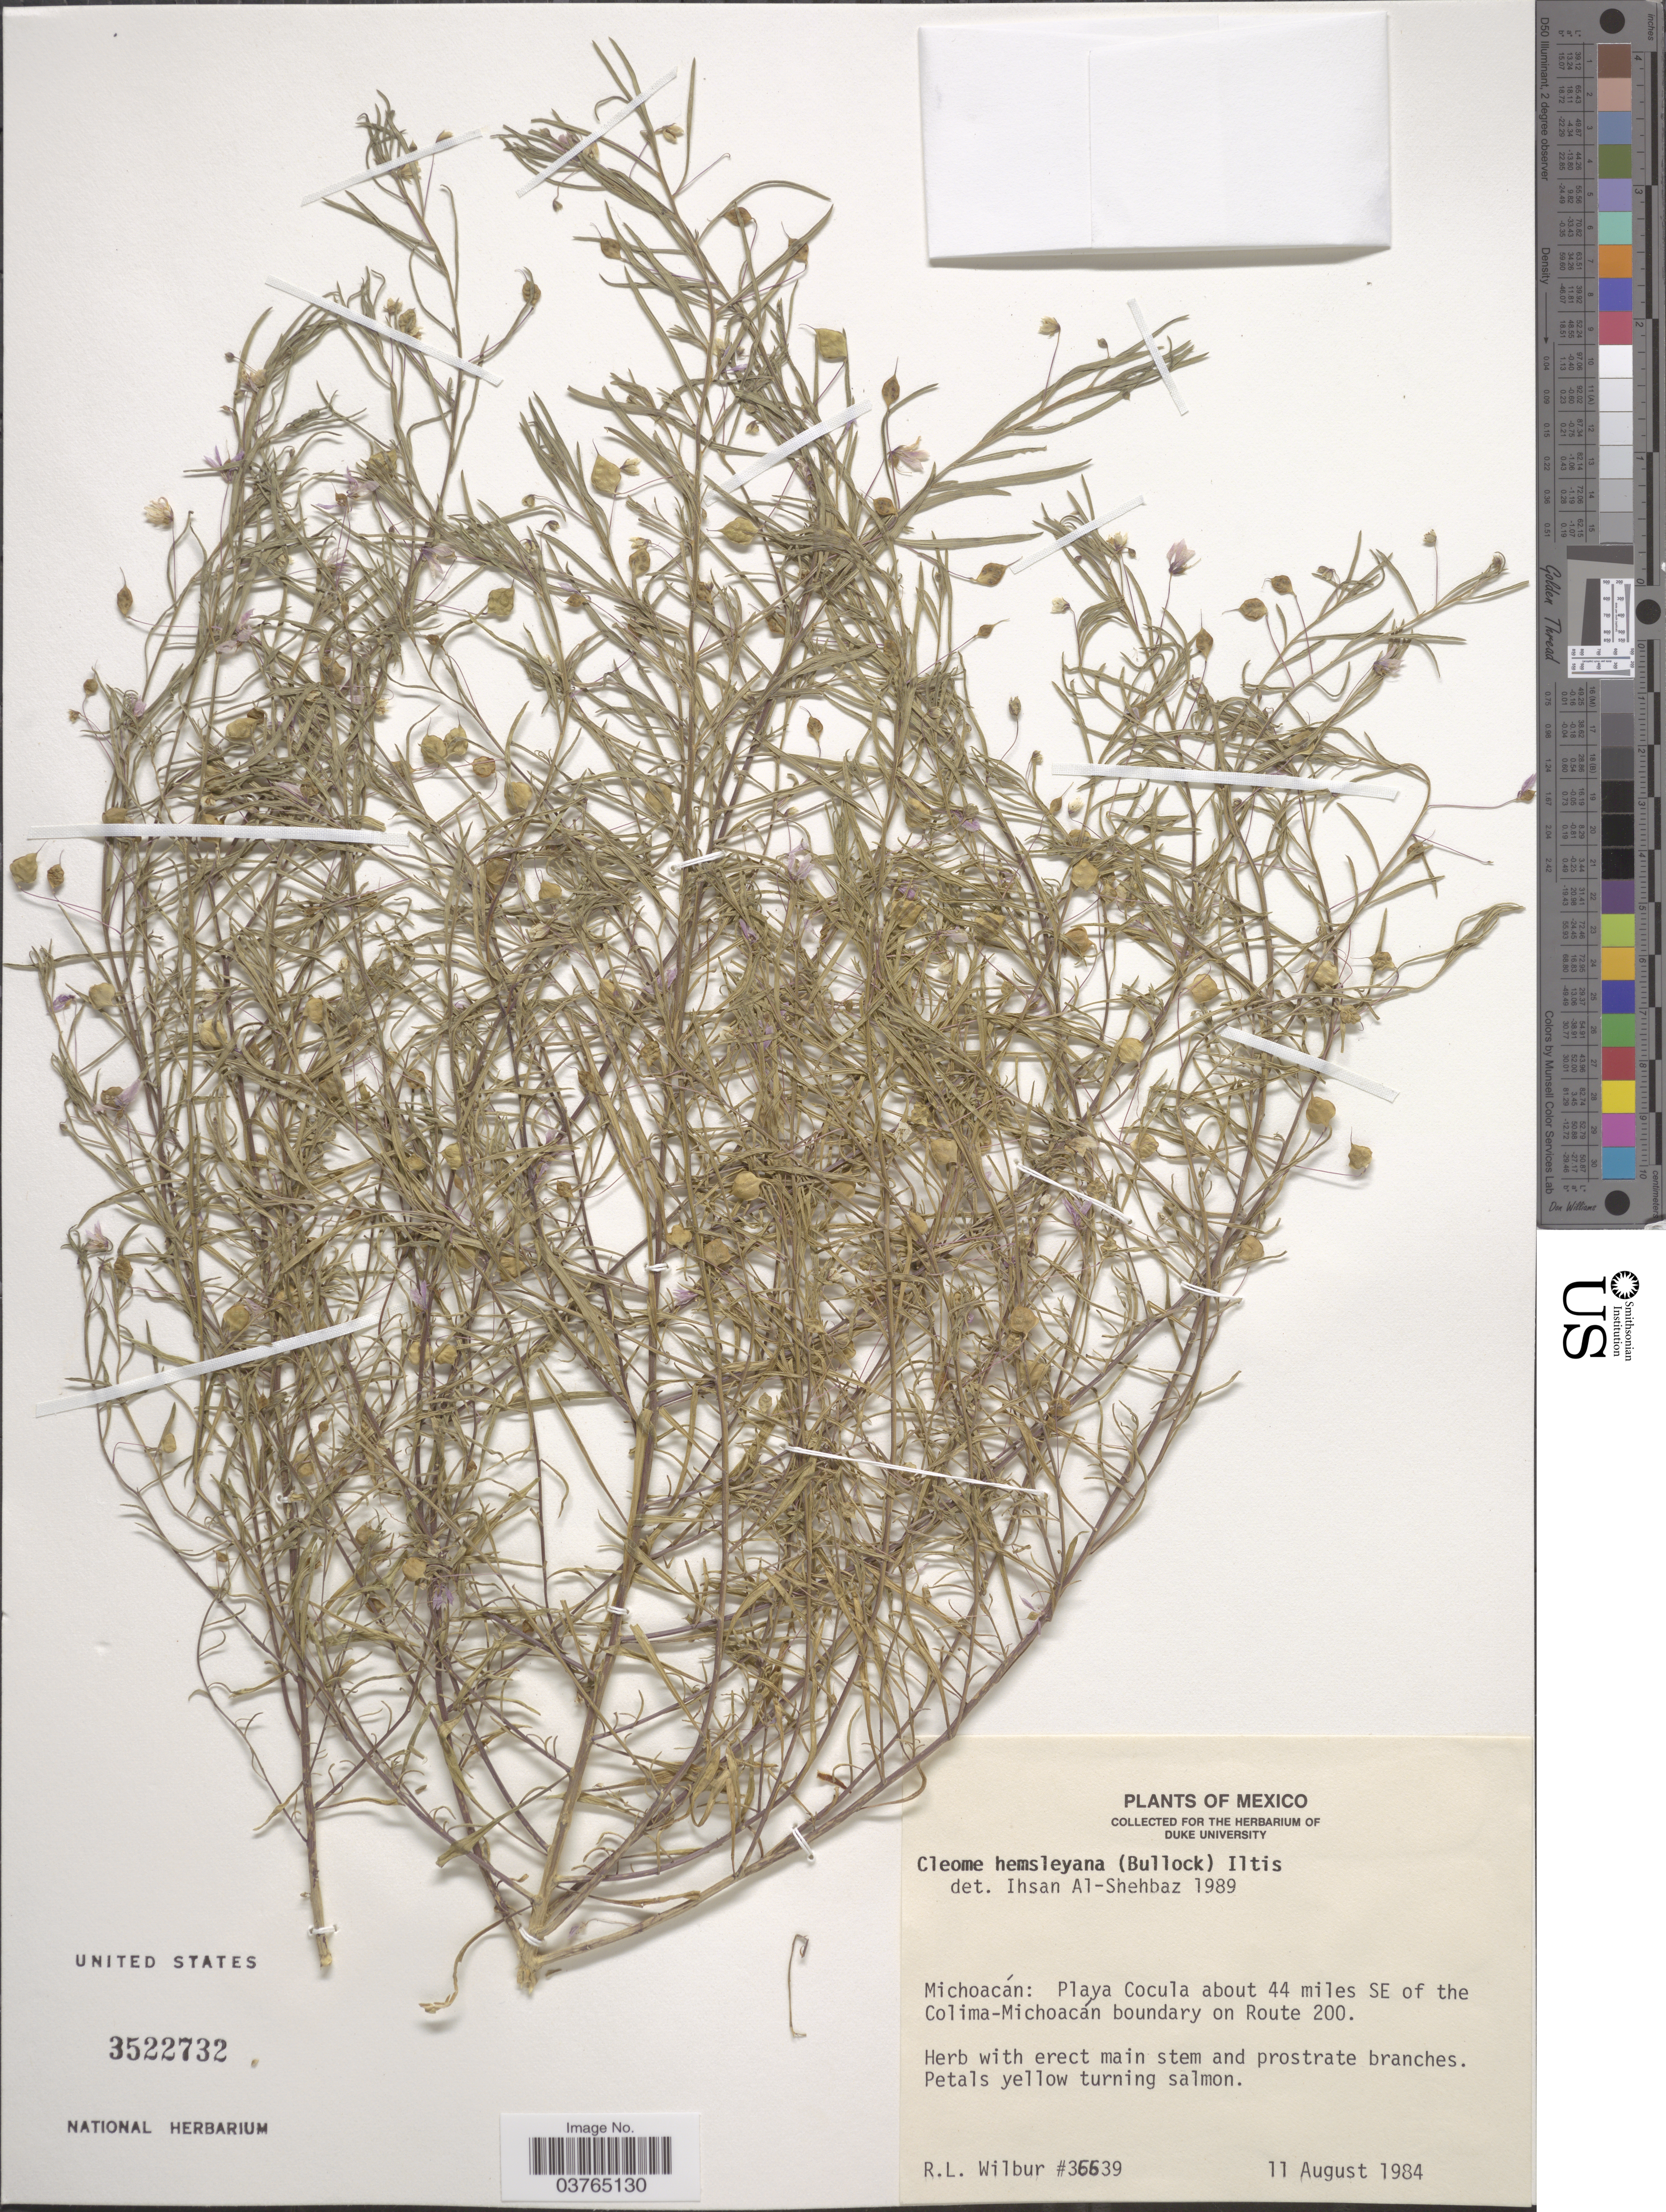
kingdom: Plantae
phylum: Tracheophyta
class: Magnoliopsida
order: Brassicales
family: Cleomaceae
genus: Physostemon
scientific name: Physostemon hemsleyanus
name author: (Bullock) R.C. Foster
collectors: R. L. Wilbur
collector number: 36639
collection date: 1984-08-11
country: Mexico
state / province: Michoacán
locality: Playa Cocula about 44 miles SE of the Colima-Michoacán boundary on Route 200.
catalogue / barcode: US 3522732